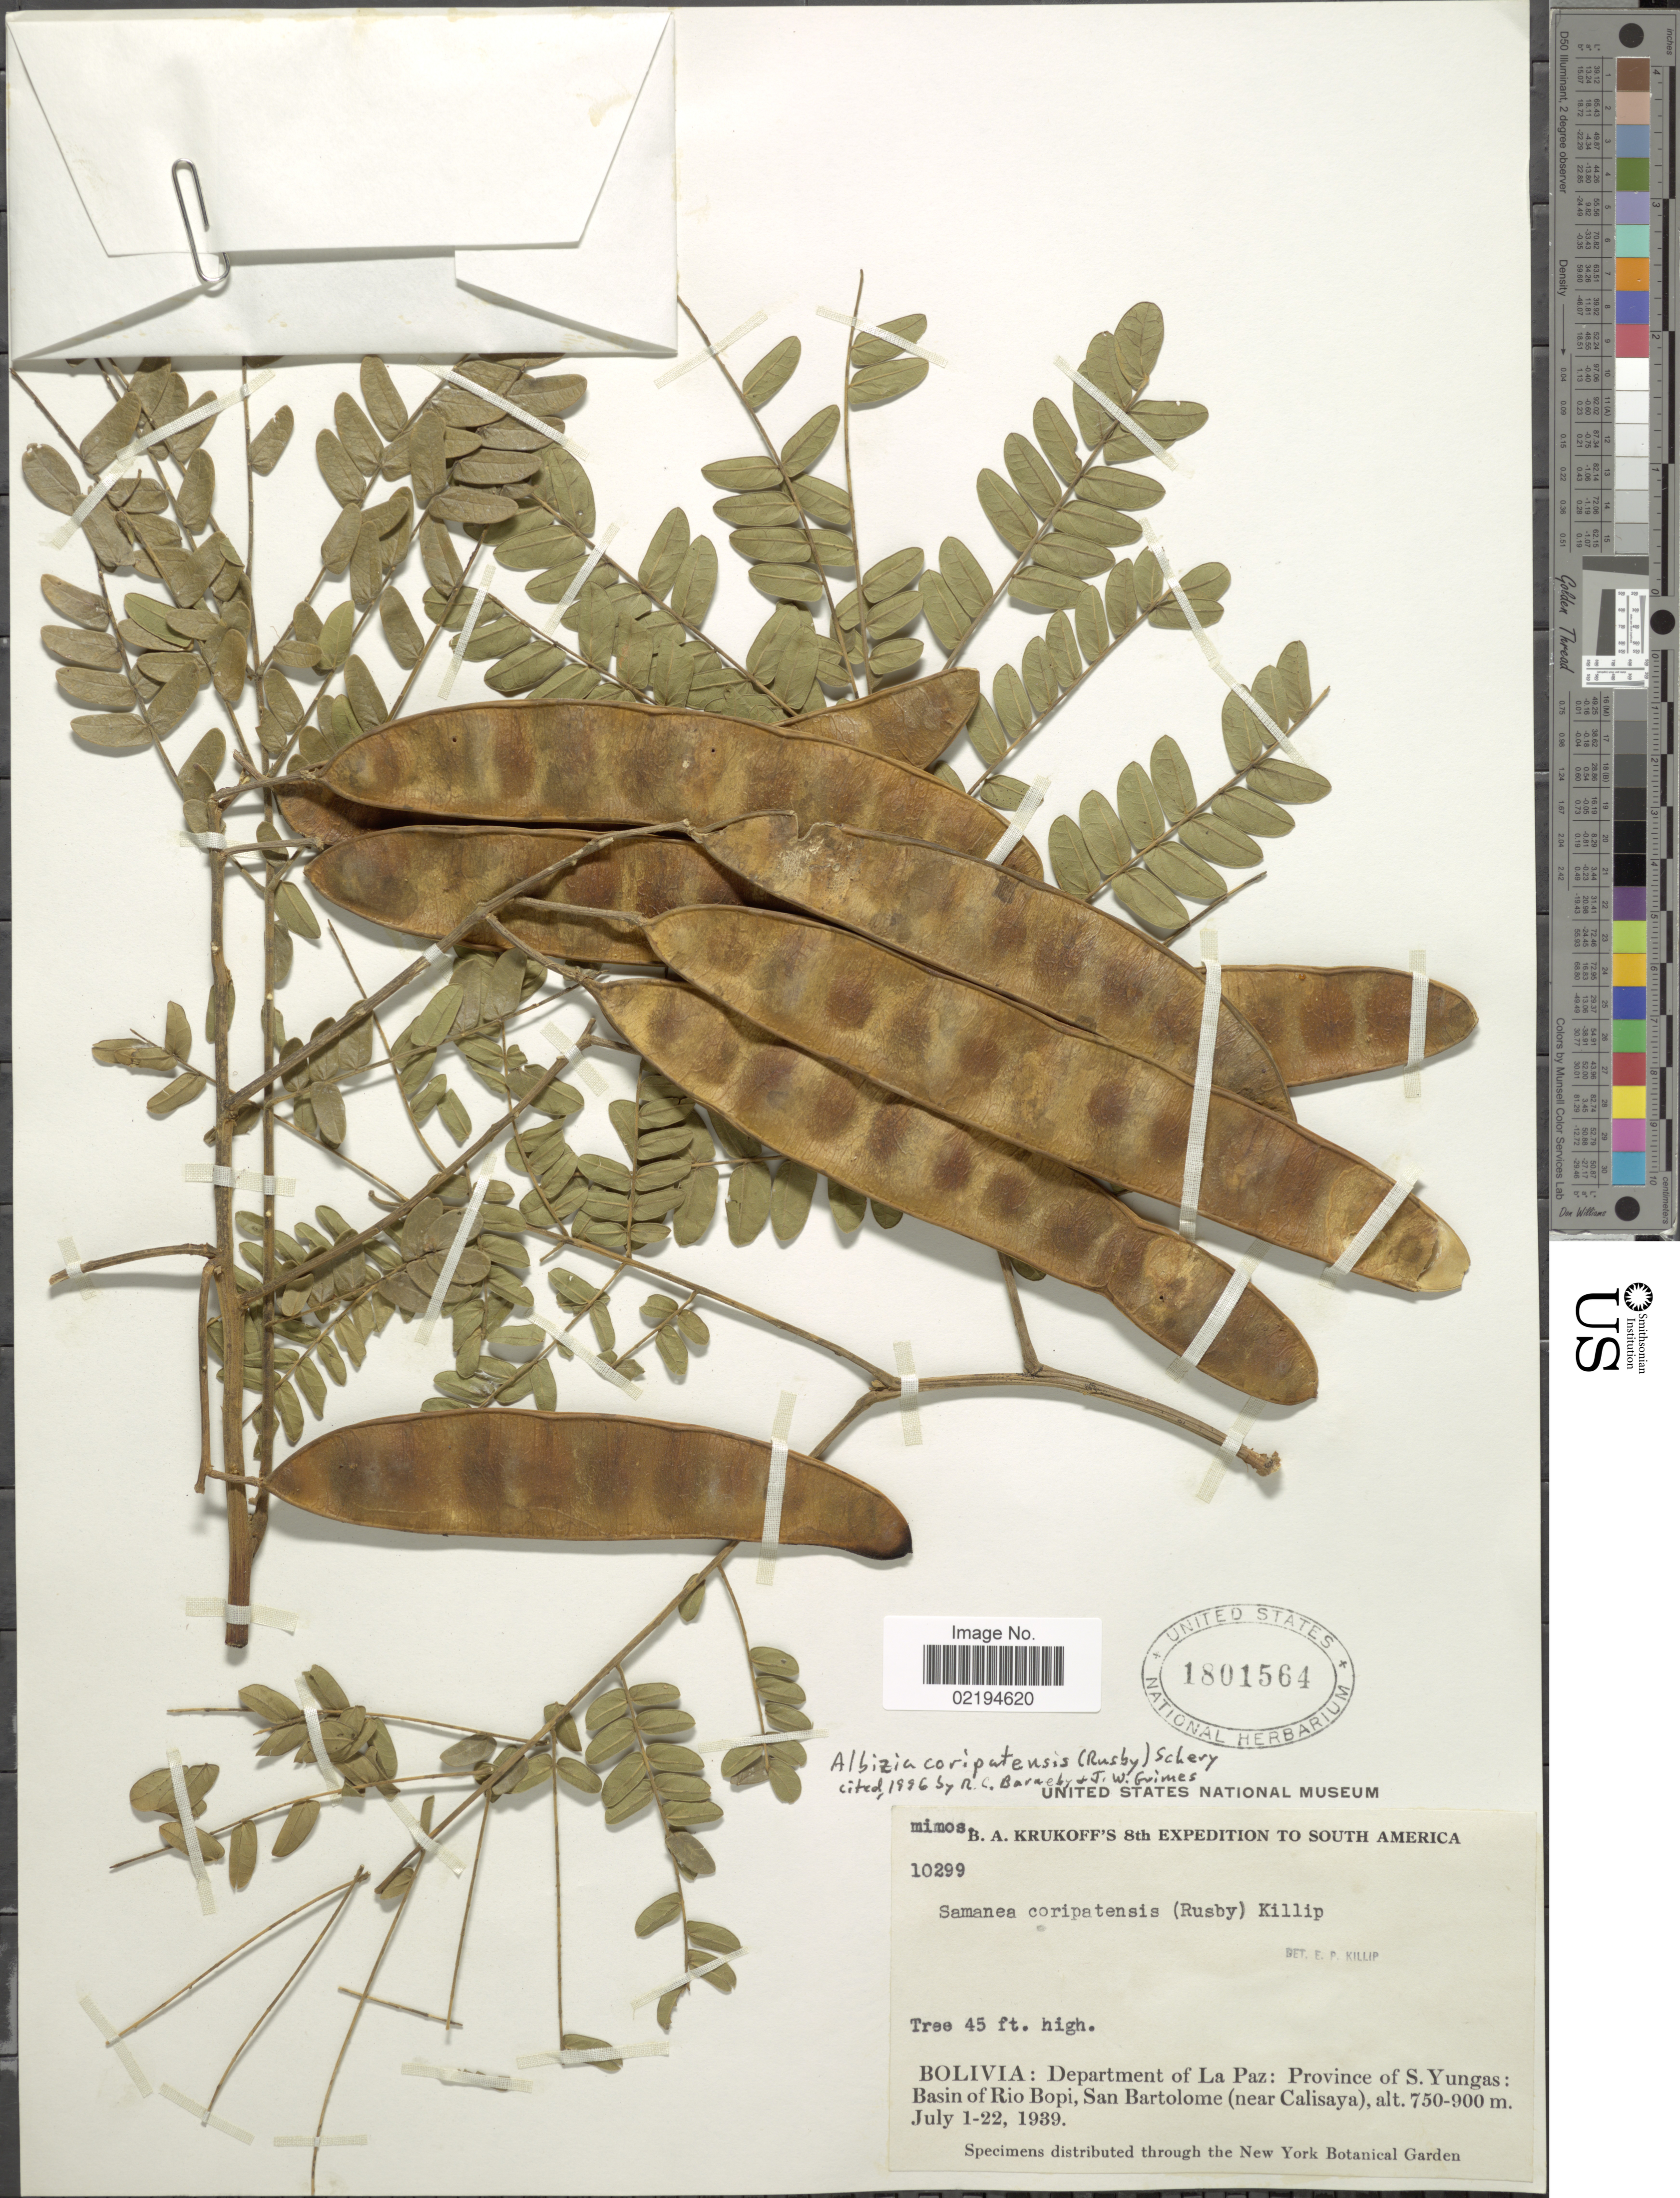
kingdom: Plantae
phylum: Tracheophyta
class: Magnoliopsida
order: Fabales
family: Fabaceae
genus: Pseudalbizzia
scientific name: Pseudalbizzia coripatensis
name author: (Rusby) Koenen & Duno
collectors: B. A. Krukoff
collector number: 10299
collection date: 1939-07-01/1939-07-22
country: Bolivia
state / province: La Paz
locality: Province of S. Yungas: Basin of Rio Bopi, San Bartolome (near Calisaya).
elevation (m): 750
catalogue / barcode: US 1801564